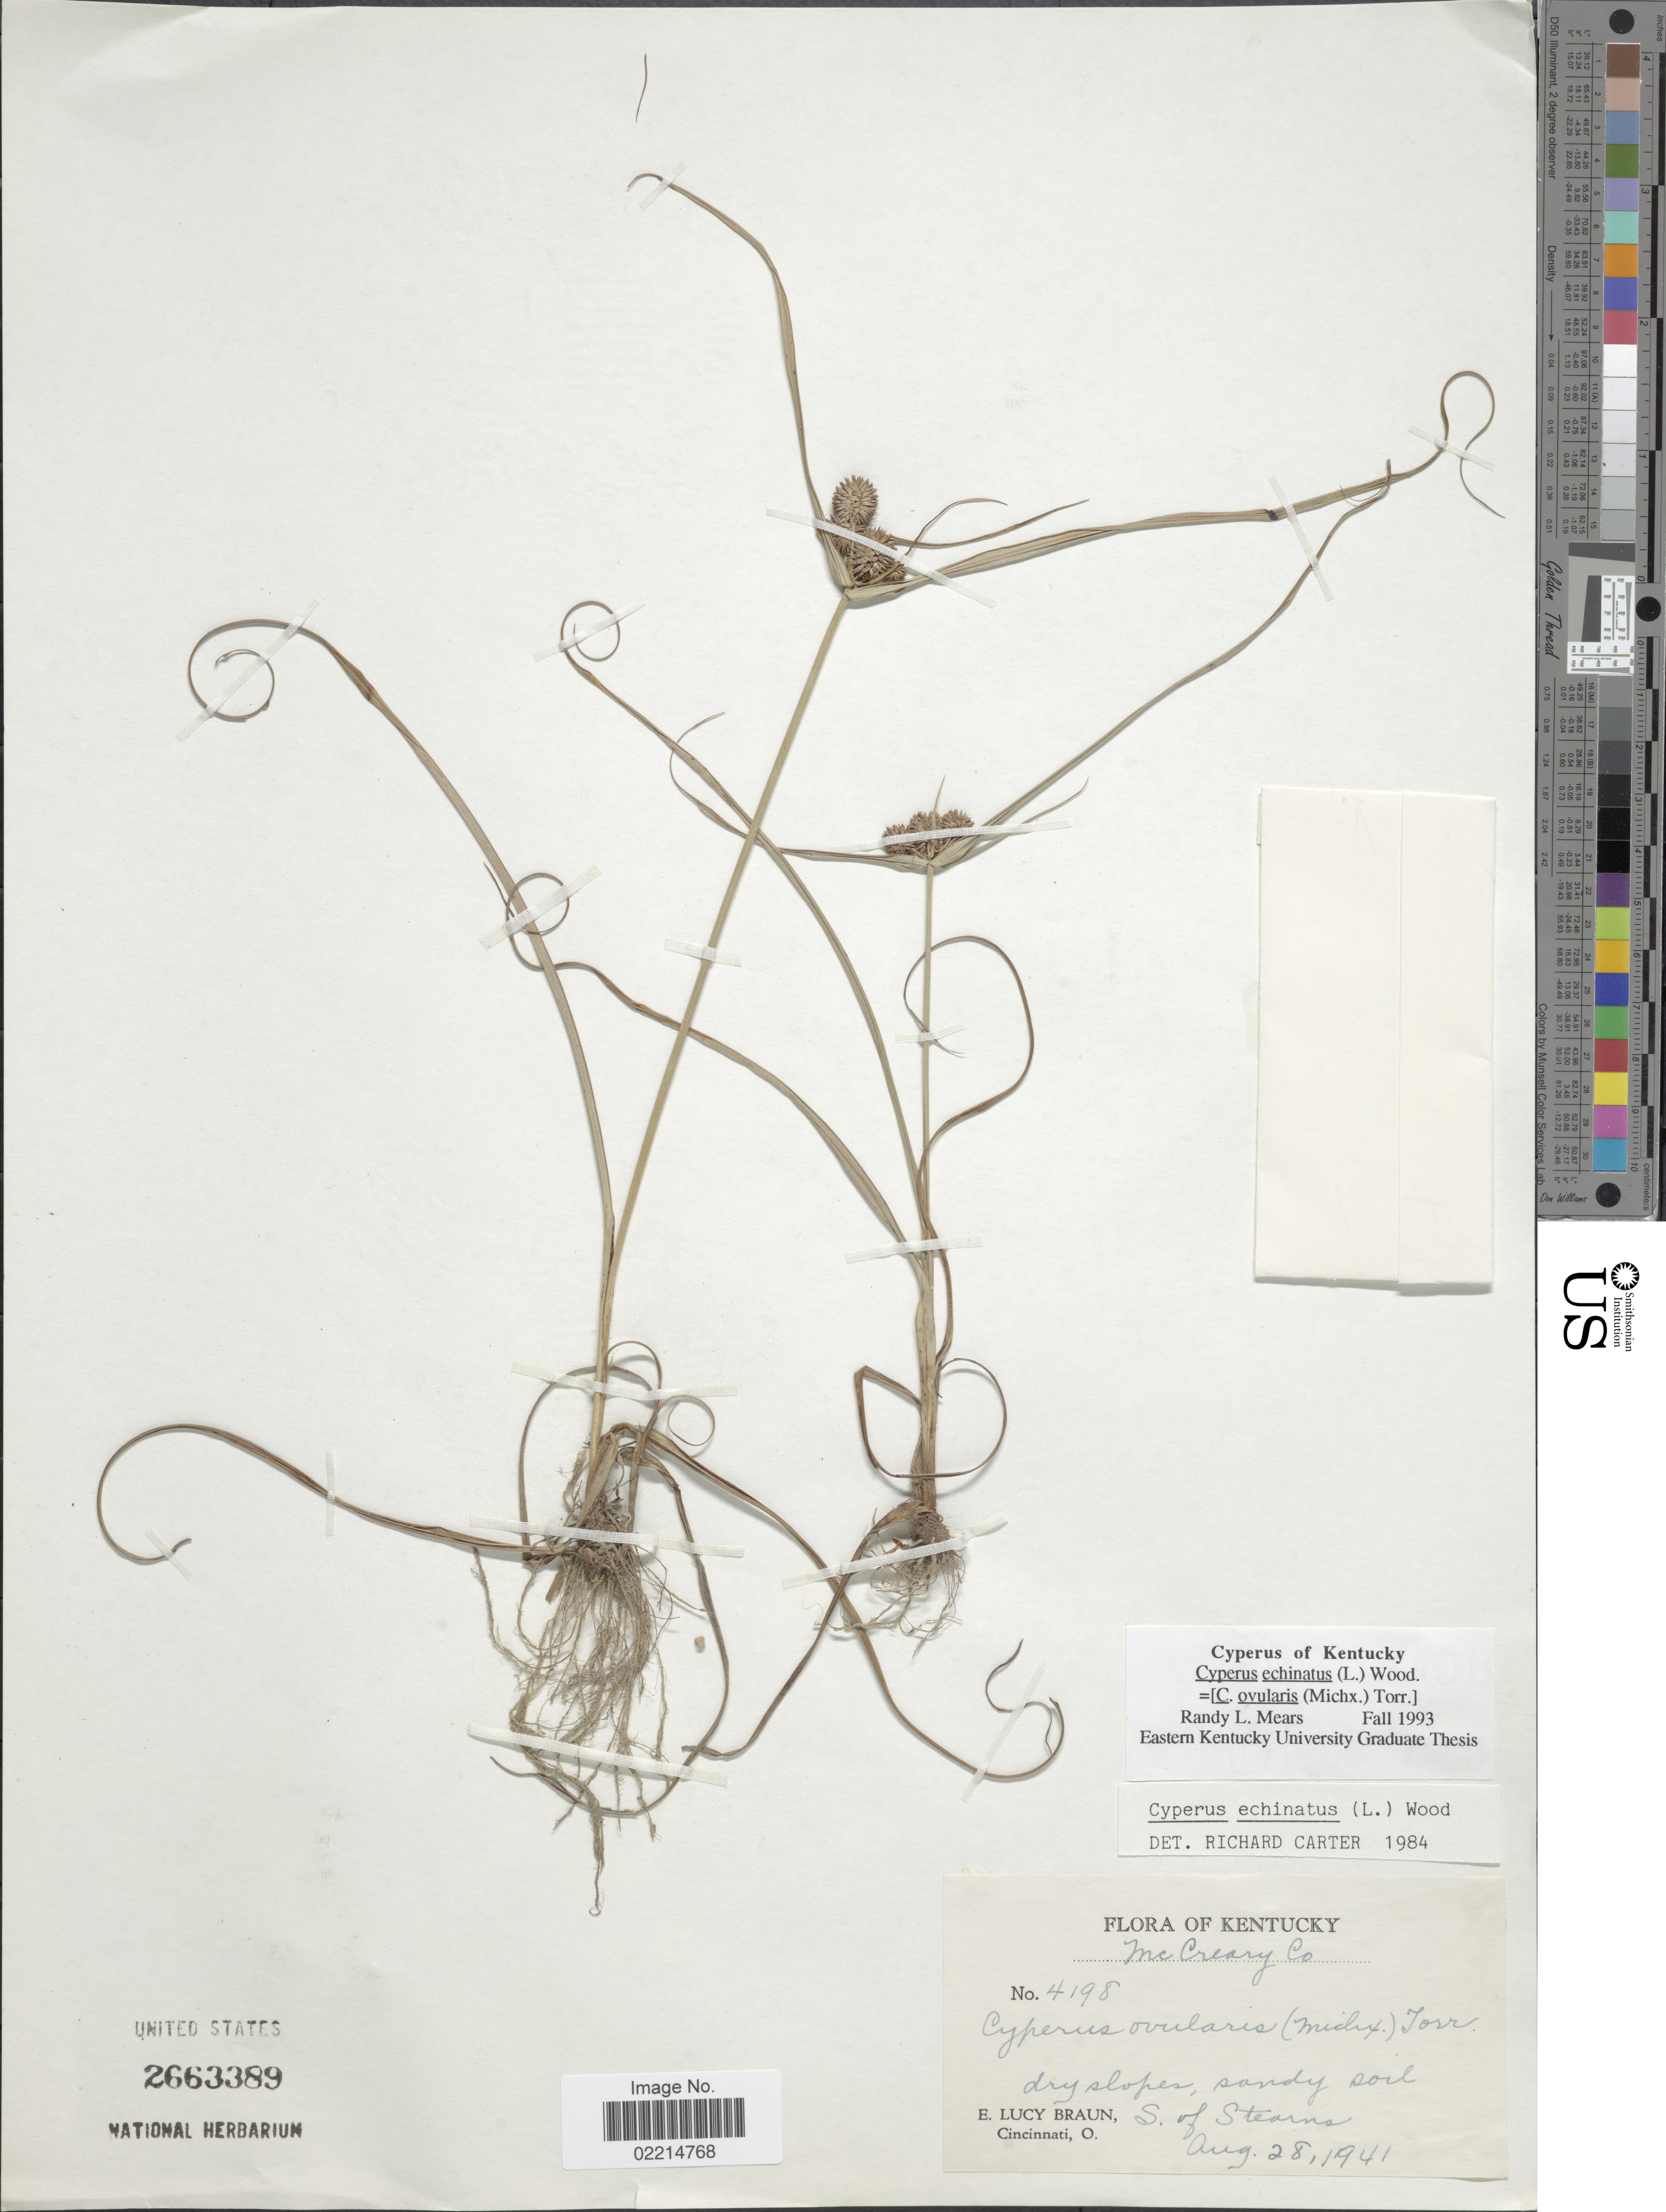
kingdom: Plantae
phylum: Tracheophyta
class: Liliopsida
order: Poales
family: Cyperaceae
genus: Cyperus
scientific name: Cyperus echinatus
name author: (L.) Alph. Wood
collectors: E. L. Braun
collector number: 4198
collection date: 1941-08-28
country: United States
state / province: Kentucky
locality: McCreary Co. Dry slopes, sandy soil. S. of Stearns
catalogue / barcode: US 2663389